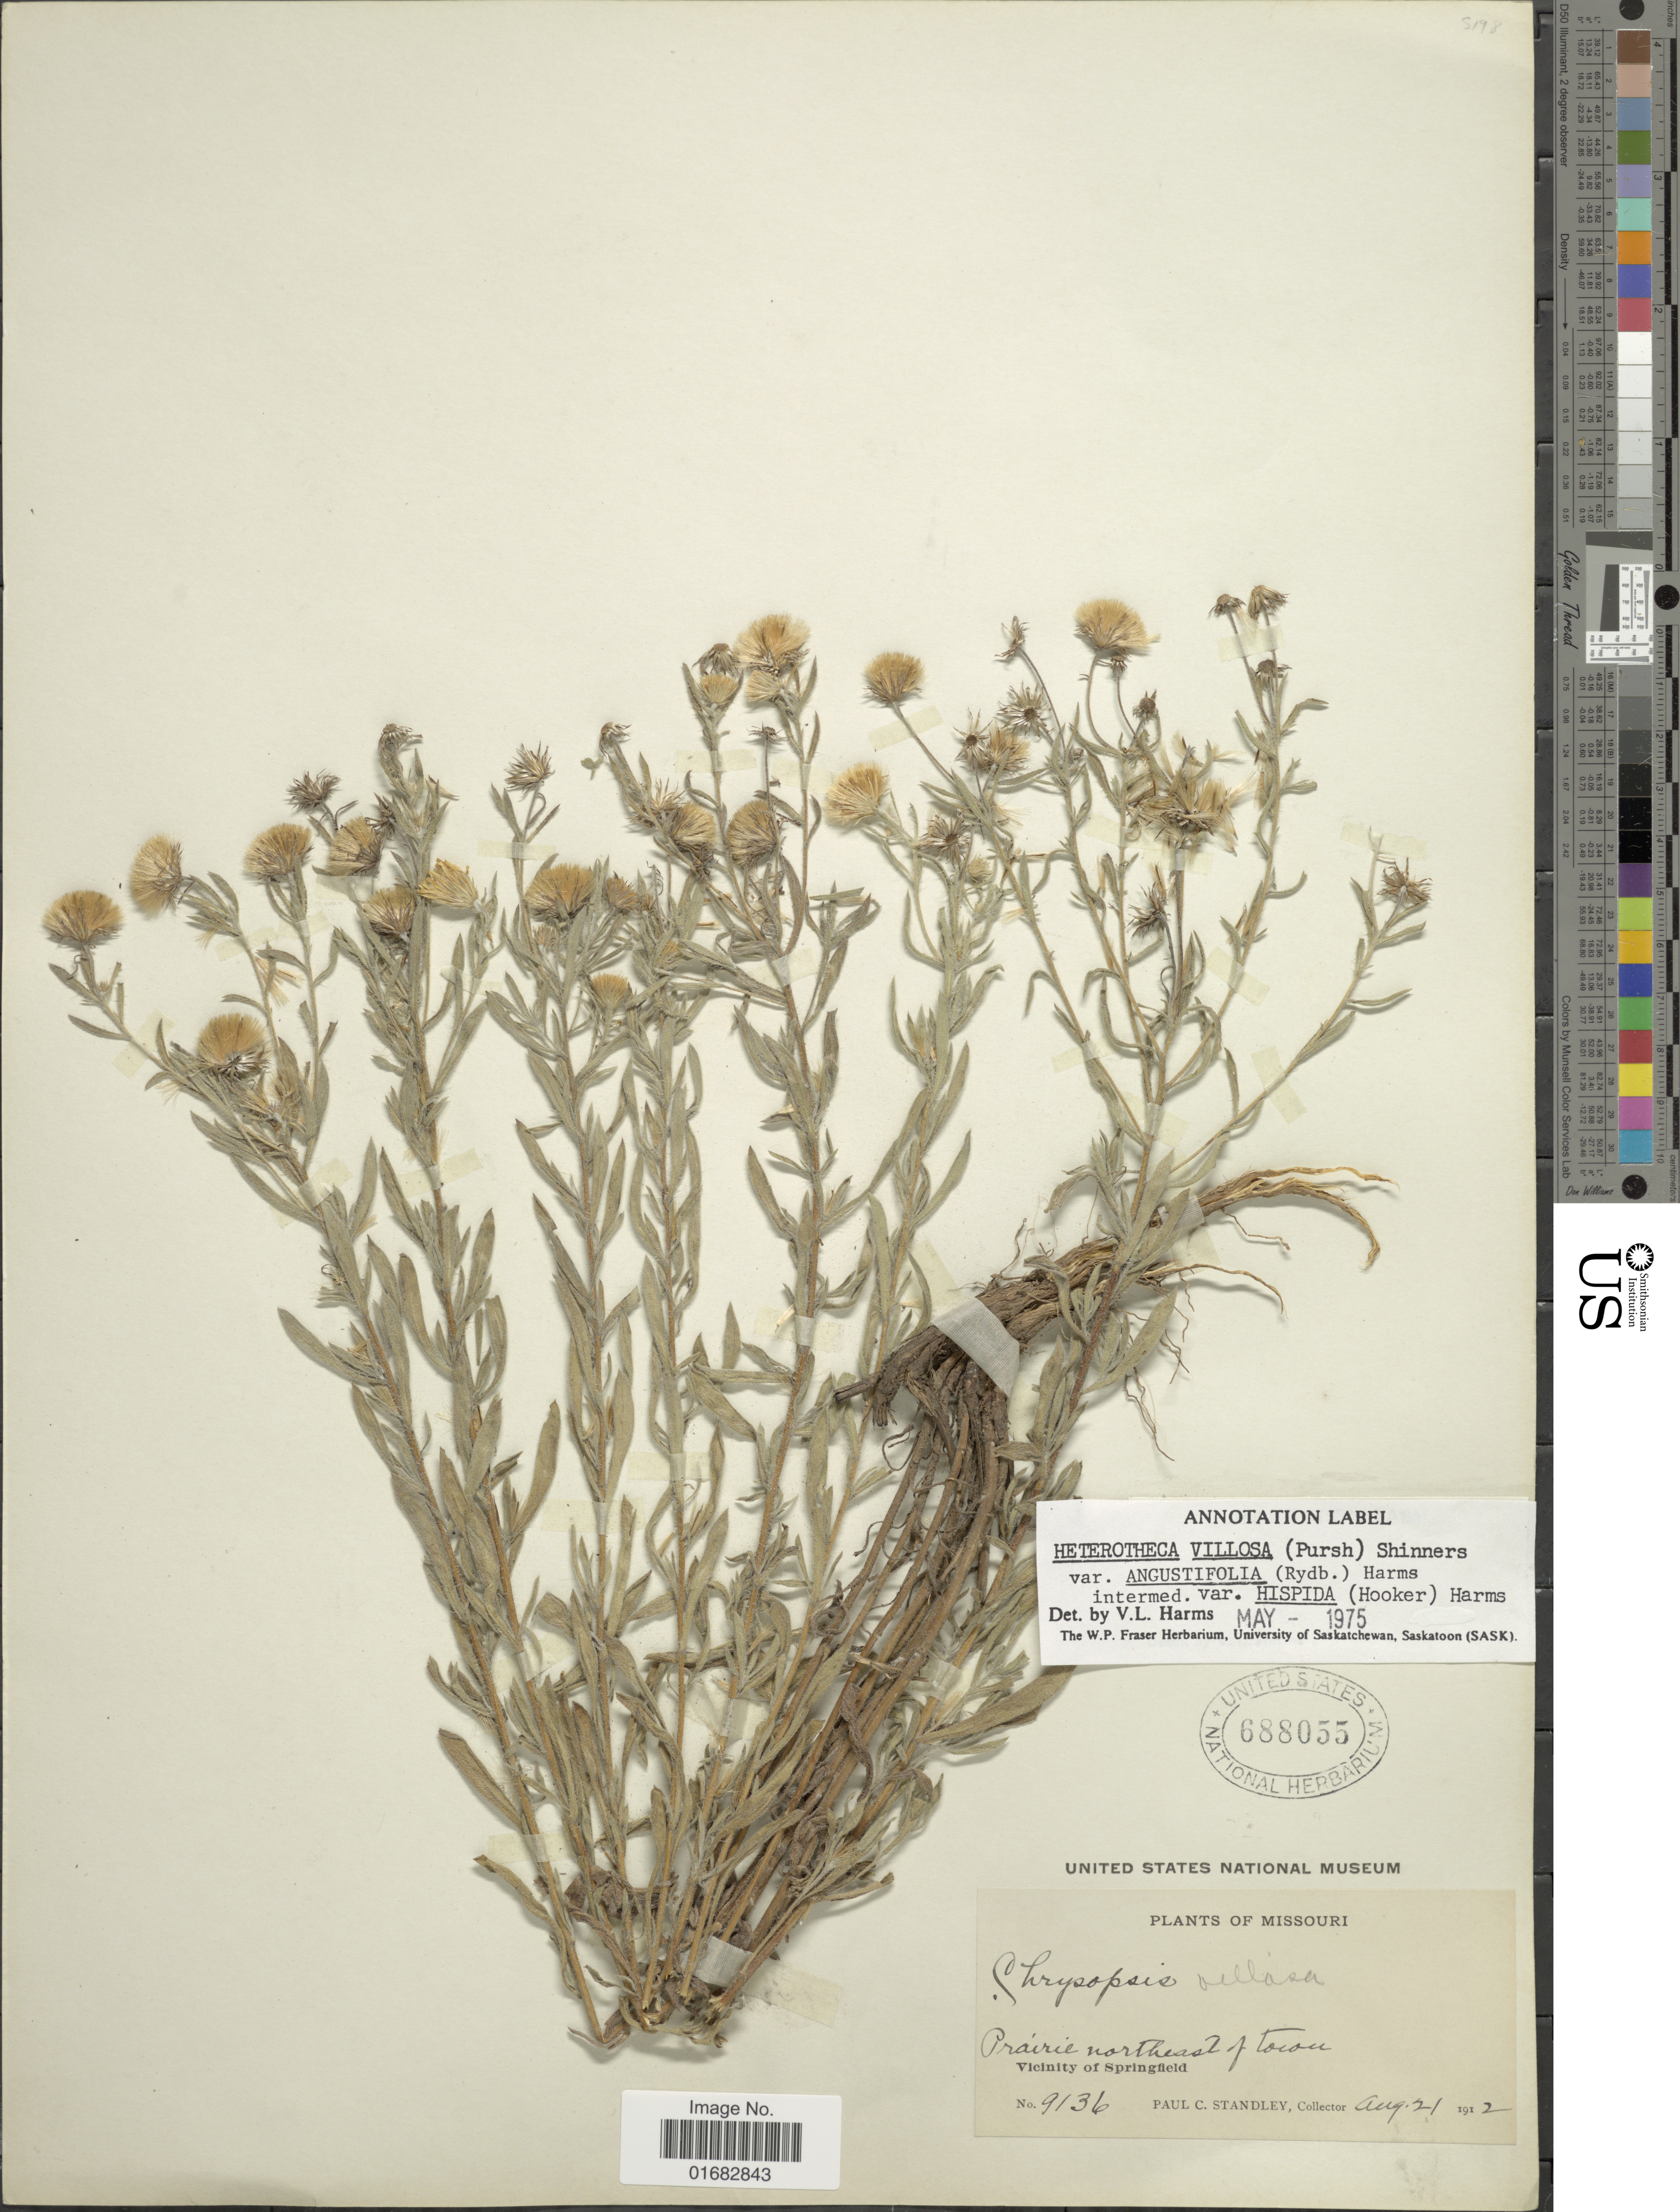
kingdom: Plantae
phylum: Tracheophyta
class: Magnoliopsida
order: Asterales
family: Asteraceae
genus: Heterotheca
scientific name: Heterotheca villosa var. hispida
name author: (Hook.) V.L. Harms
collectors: P. C. Standley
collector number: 9136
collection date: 1912-08-21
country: United States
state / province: Missouri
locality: Prairie northeast of town, Vicinity of Springfield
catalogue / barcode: US 688055